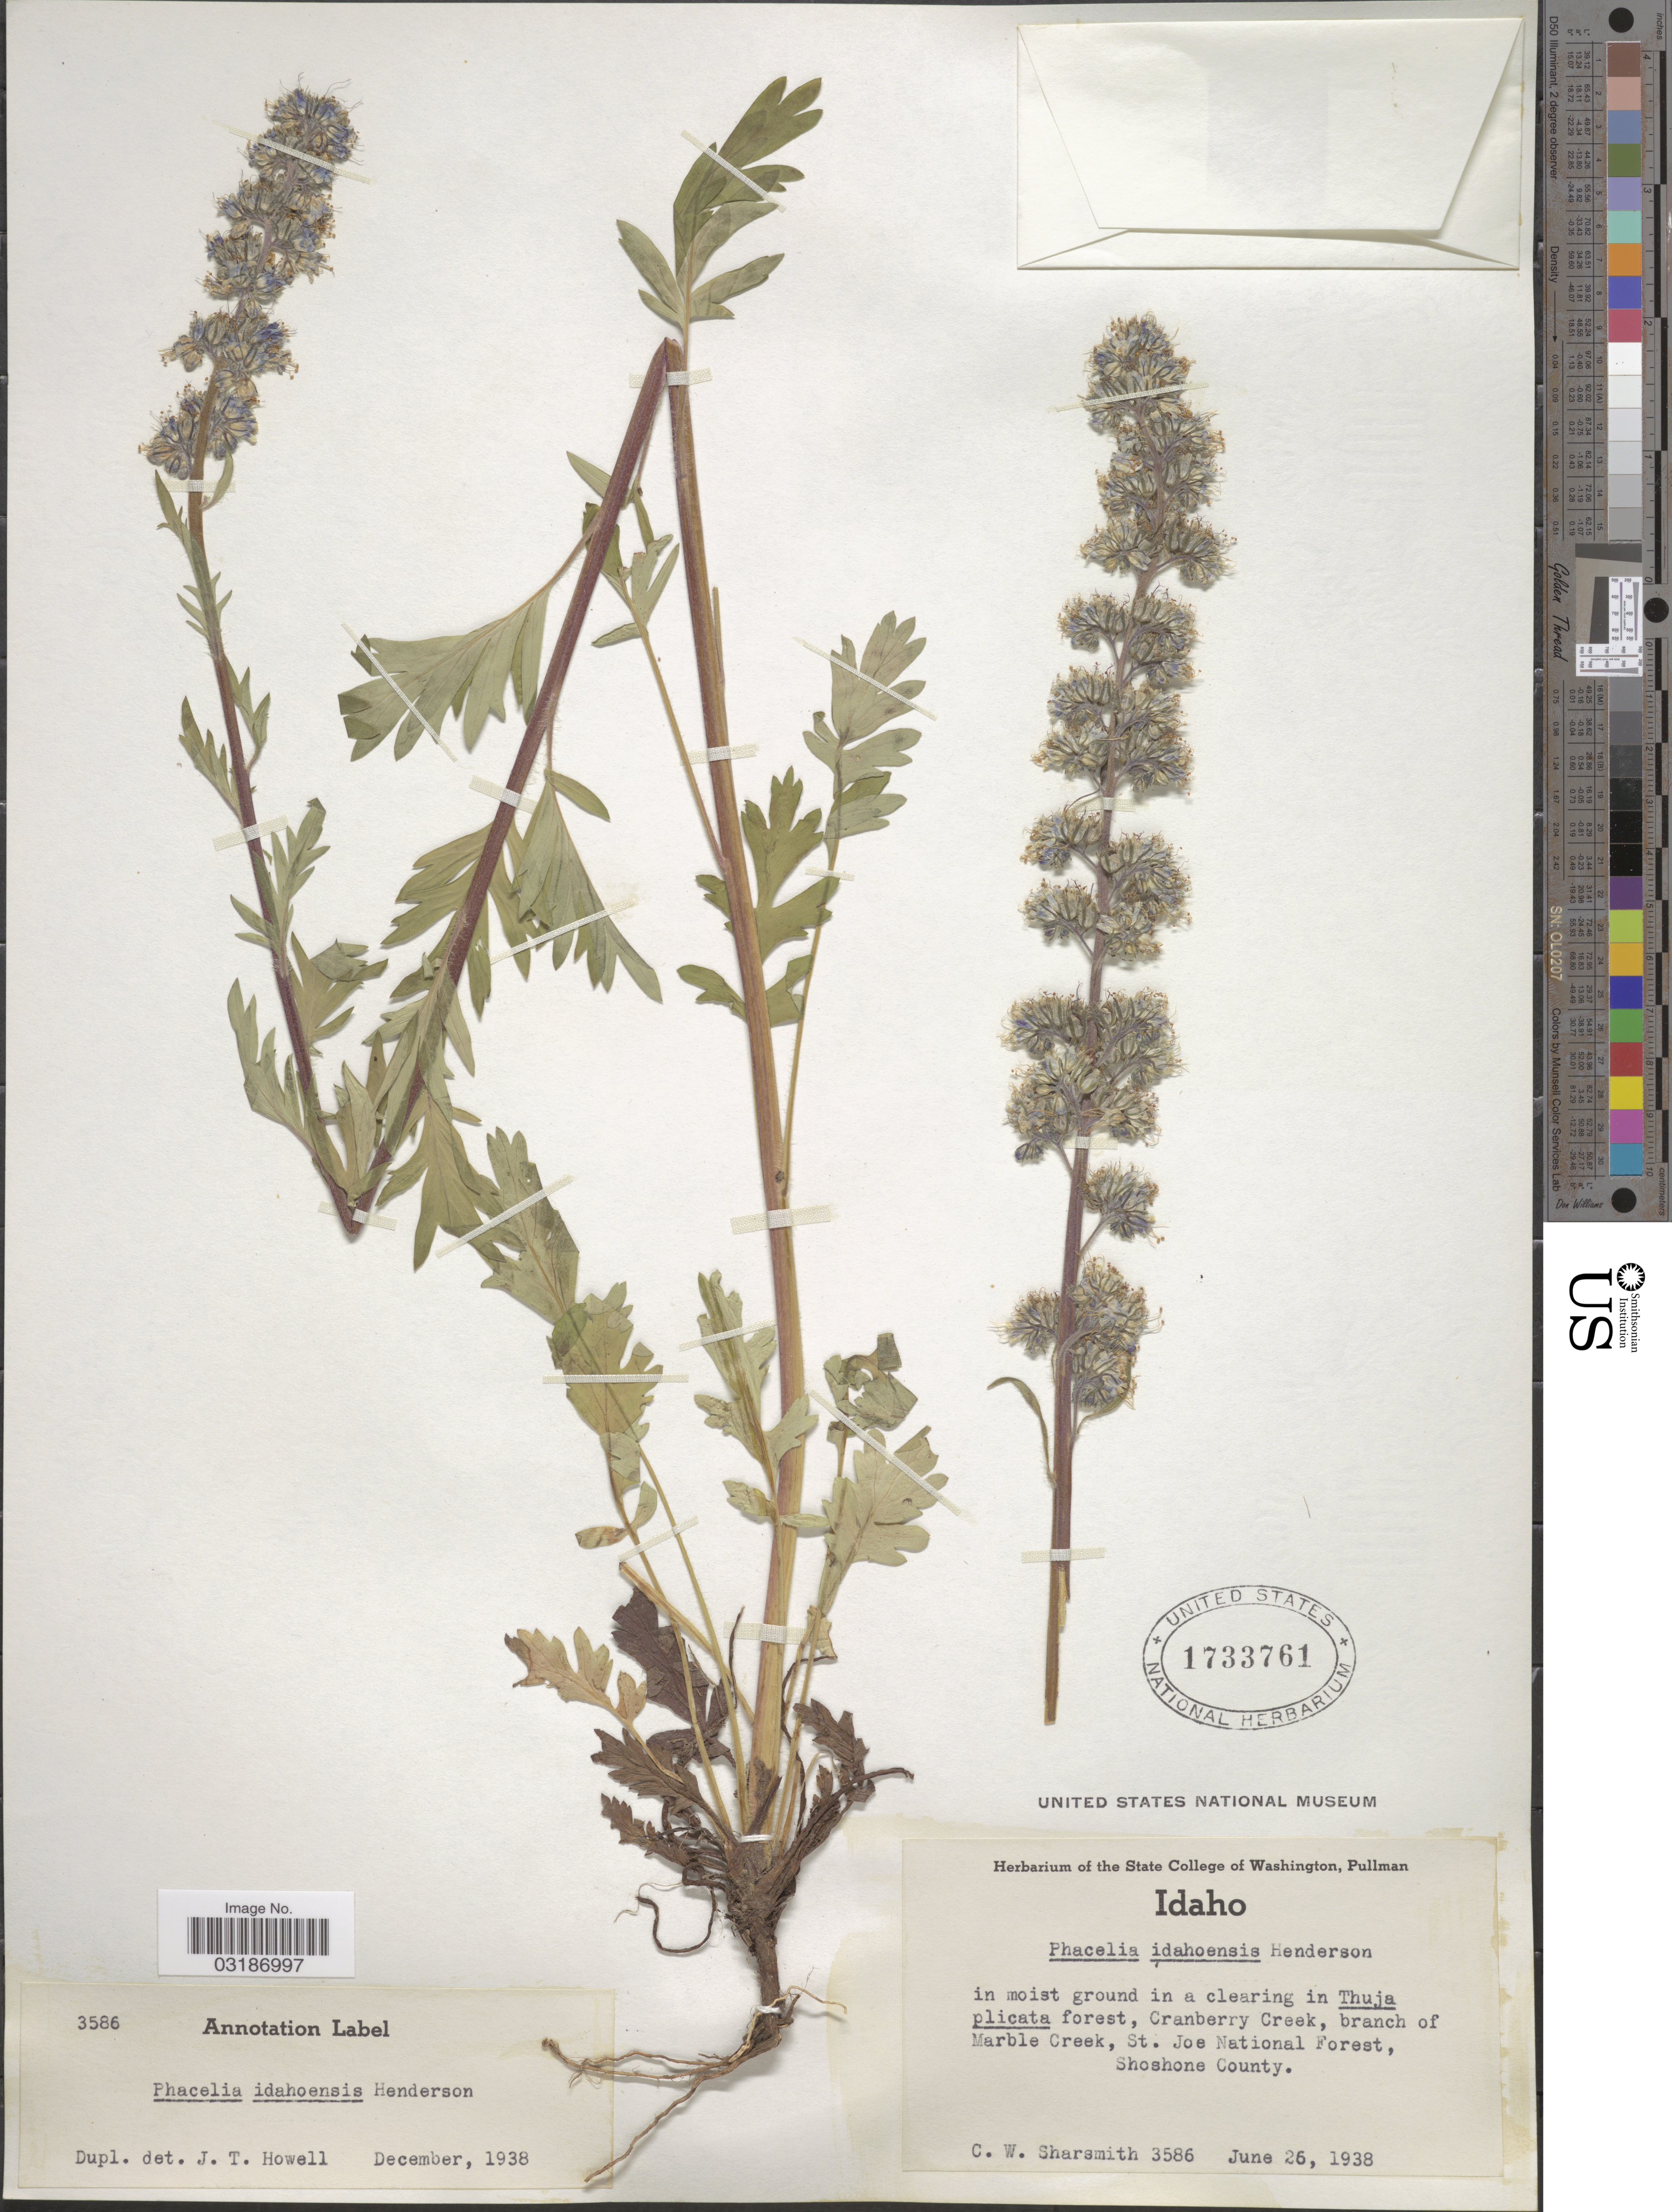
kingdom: Plantae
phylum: Tracheophyta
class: Magnoliopsida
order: Boraginales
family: Hydrophyllaceae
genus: Phacelia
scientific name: Phacelia idahoensis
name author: L.F. Hend.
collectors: C. Sharsmith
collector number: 3586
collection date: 1938-06-26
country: United States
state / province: Idaho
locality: Cranberry Creek, branch of Marble Creek, St. Joe National Forest, Shoshone County.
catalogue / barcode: US 1733761